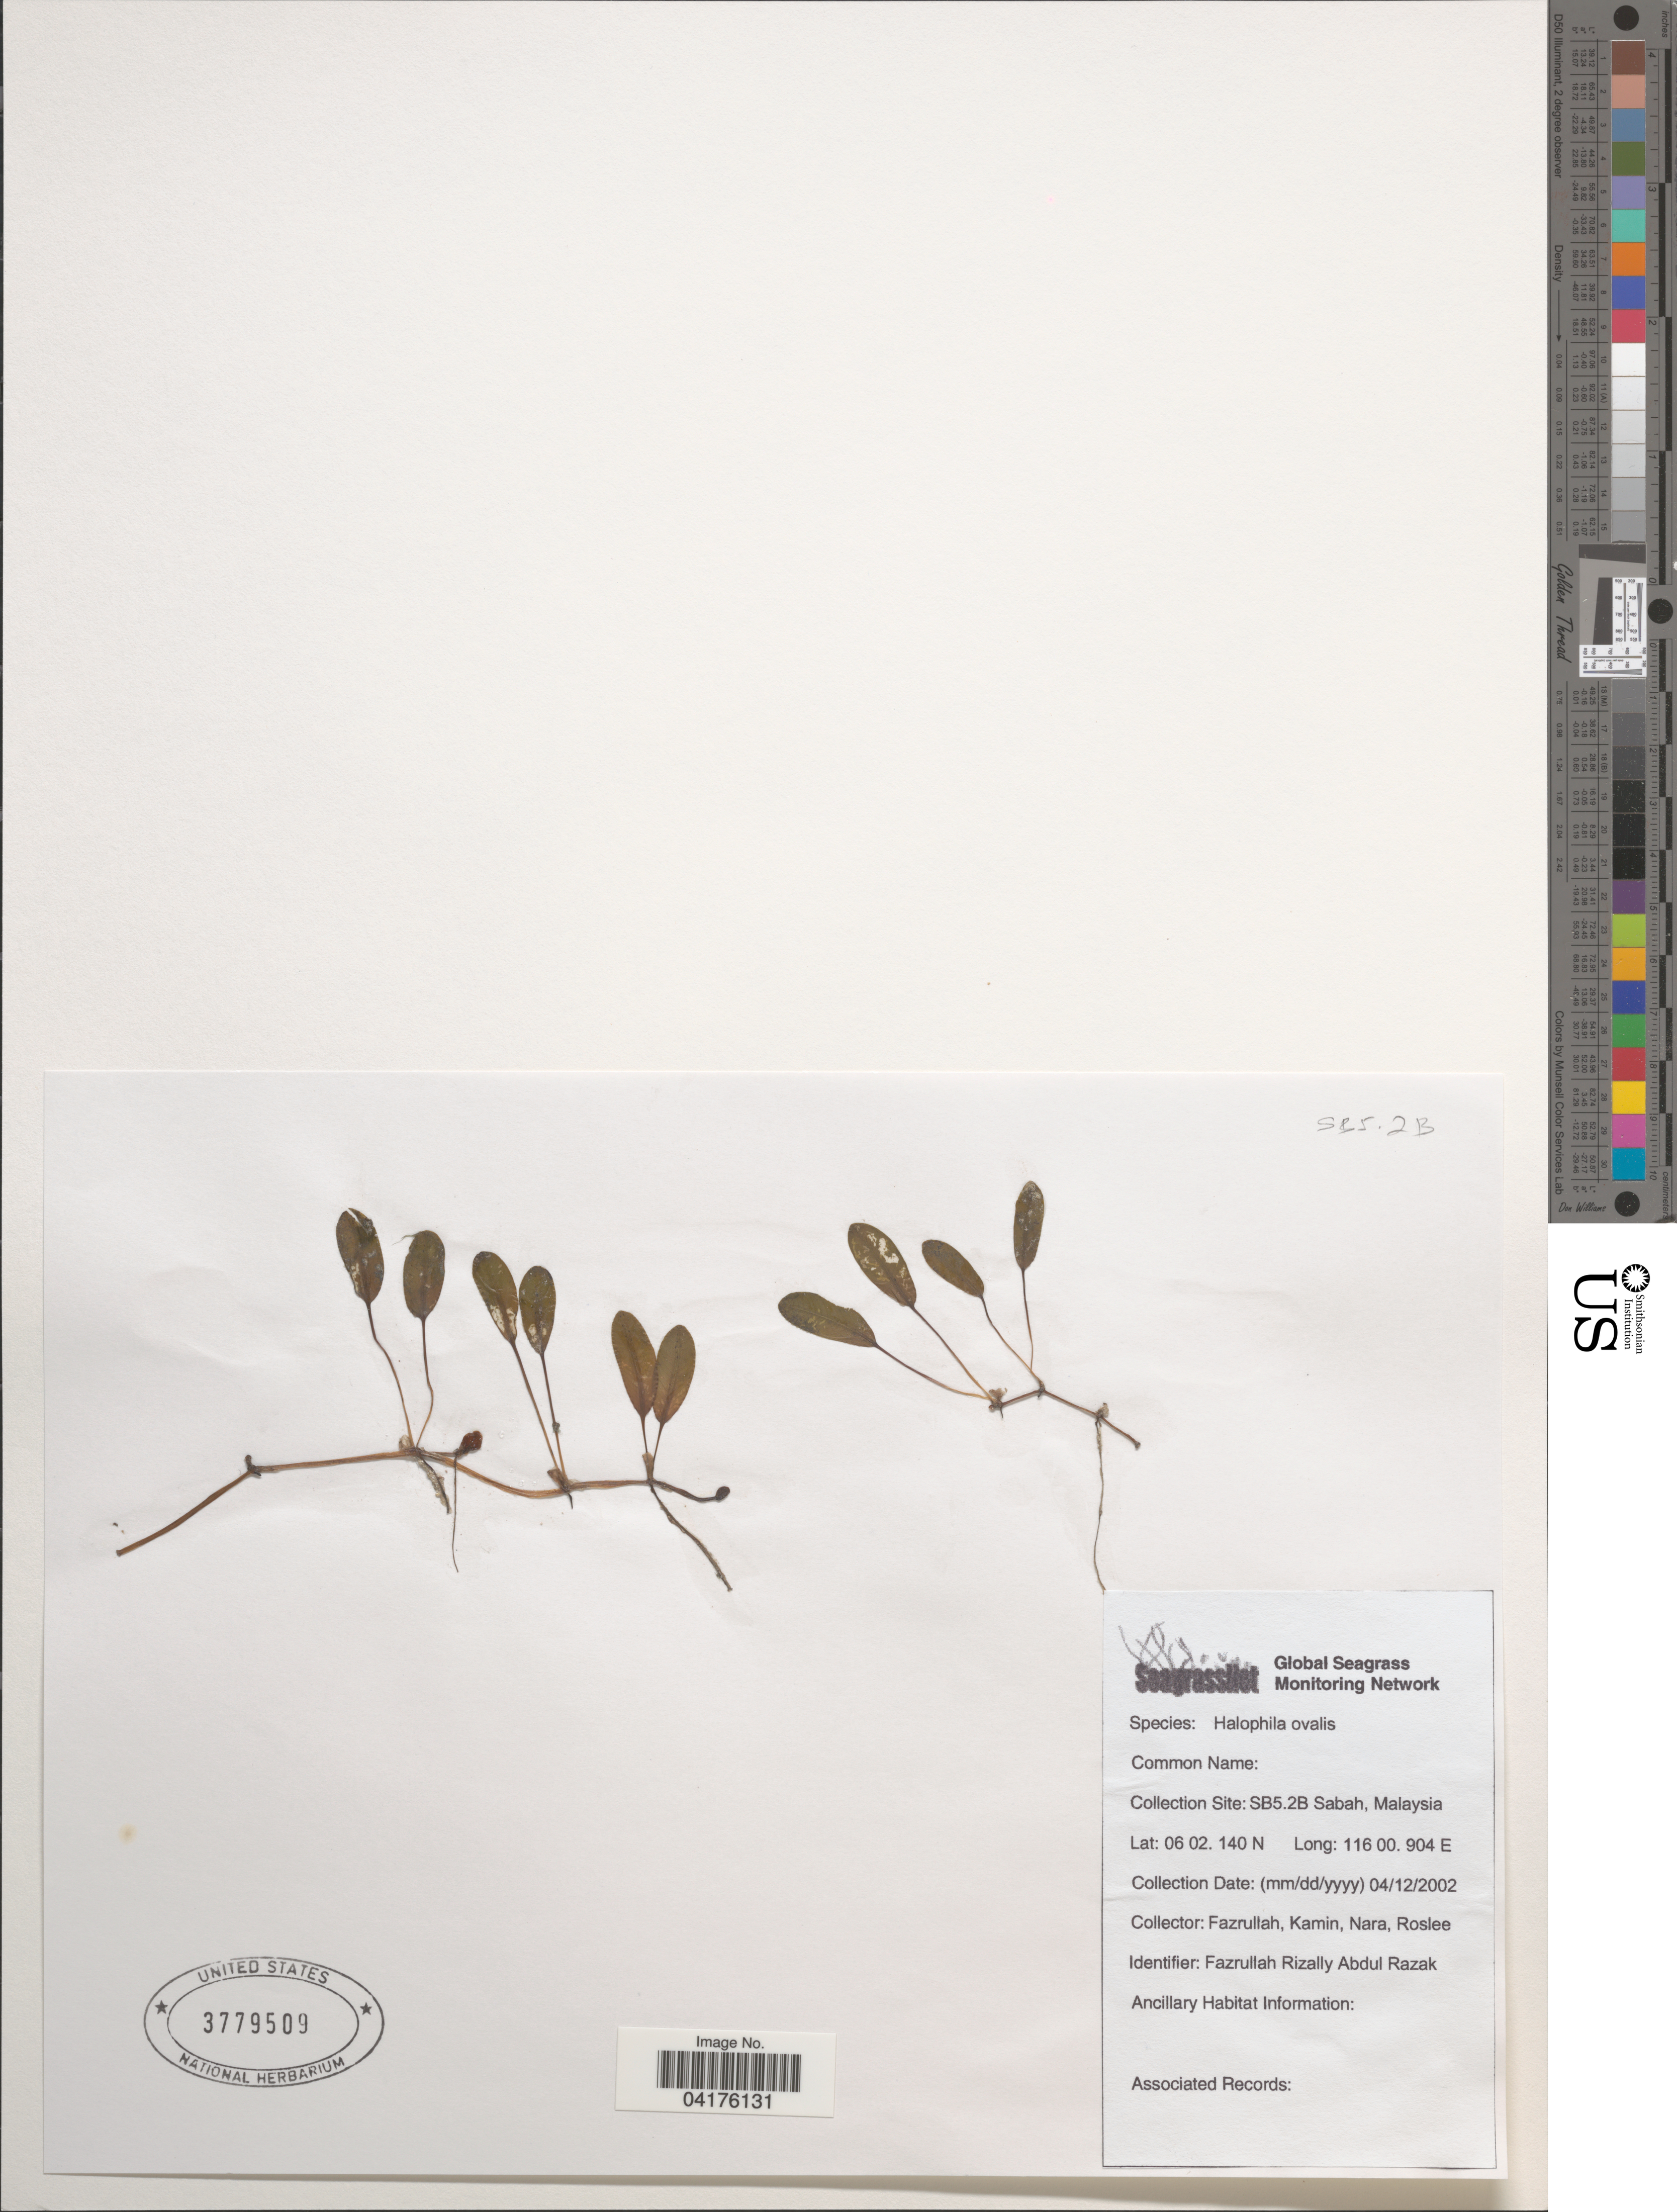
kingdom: Plantae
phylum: Tracheophyta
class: Liliopsida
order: Alismatales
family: Hydrocharitaceae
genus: Halophila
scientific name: Halophila ovalis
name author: (R. Br.) Hook. f.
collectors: Fazrullah, Kamin, Nara & Roslee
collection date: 2002-04-12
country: Malaysia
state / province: Sabah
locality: SB5. 2B Sabah.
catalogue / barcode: US 3779509